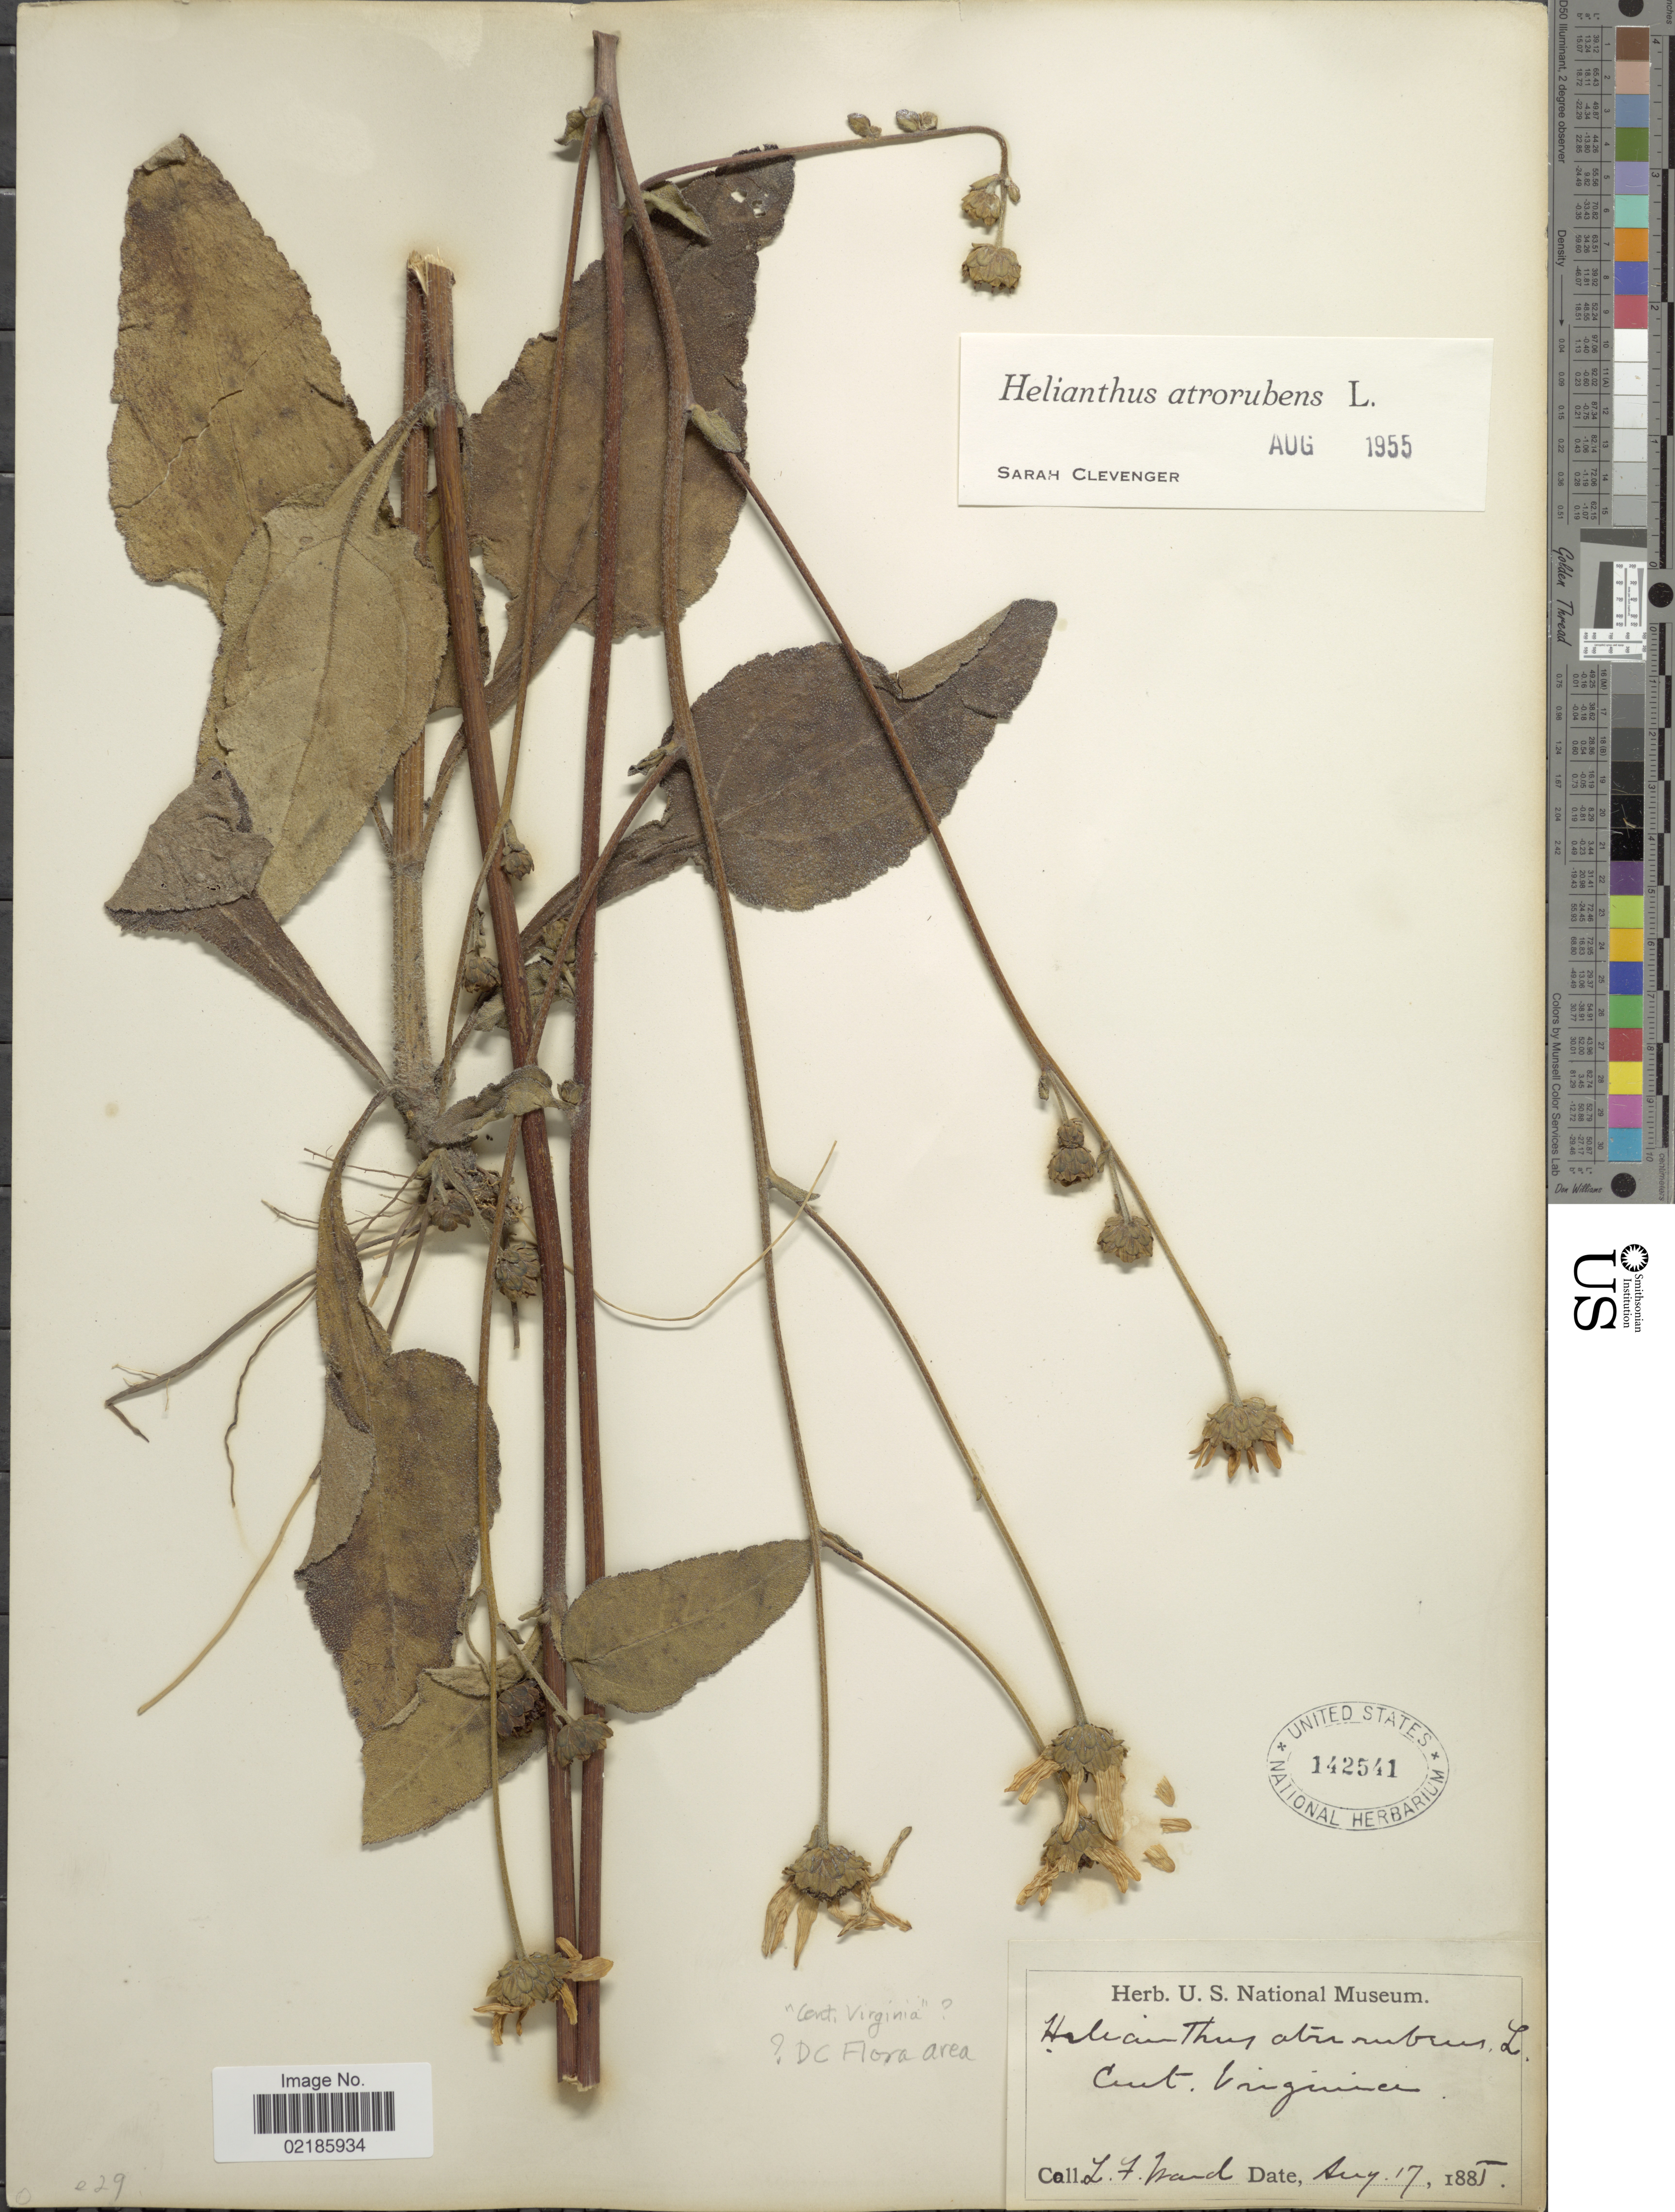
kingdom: Plantae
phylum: Tracheophyta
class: Magnoliopsida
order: Asterales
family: Asteraceae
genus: Helianthus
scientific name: Helianthus atrorubens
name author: L.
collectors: L. F. Ward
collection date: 1887-08-17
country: United States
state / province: Virginia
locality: Cent. Virginia.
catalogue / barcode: US 142541